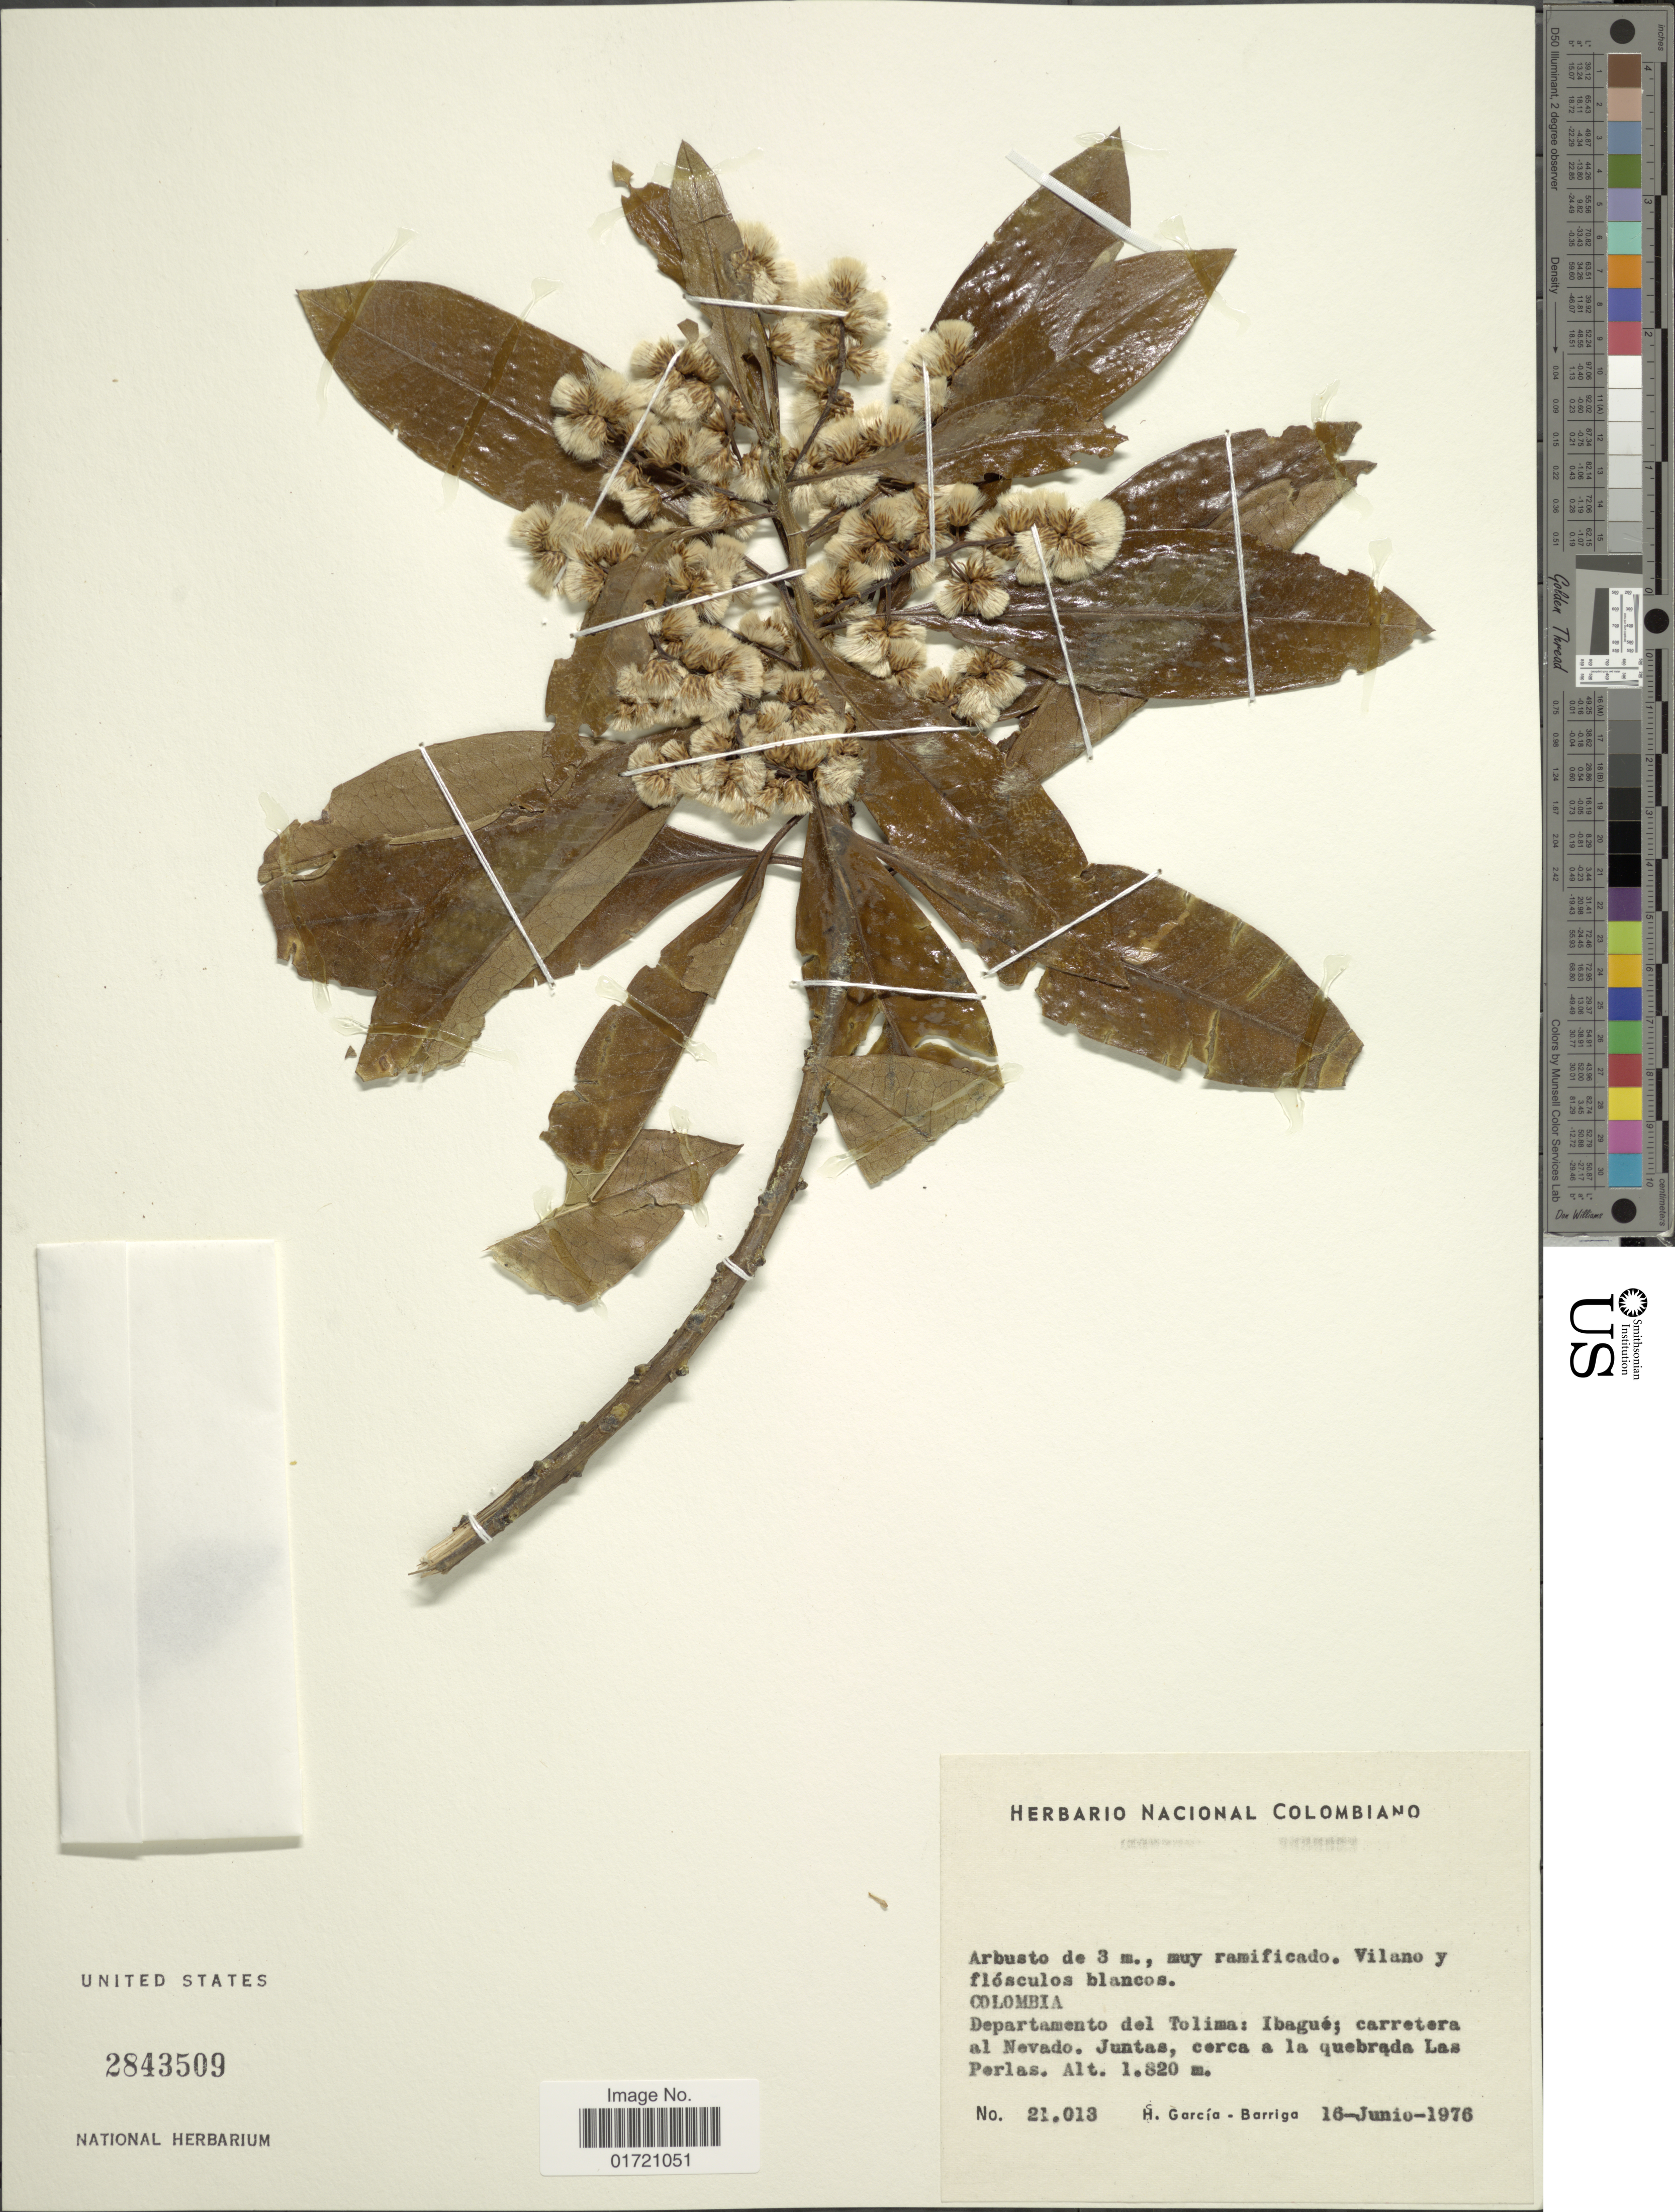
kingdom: Plantae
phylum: Tracheophyta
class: Magnoliopsida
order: Asterales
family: Asteraceae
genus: Baccharis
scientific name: Baccharis nitida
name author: (Ruiz & Pav.) Pers.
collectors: H. García Barriga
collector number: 21013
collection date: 1976-06-16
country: Colombia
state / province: Tolima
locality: Departamento del Tolima: Ibagué; carretera al Nevado. Juntas, cerca a la quebrada Las Perlas.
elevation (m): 1820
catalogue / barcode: US 2843509